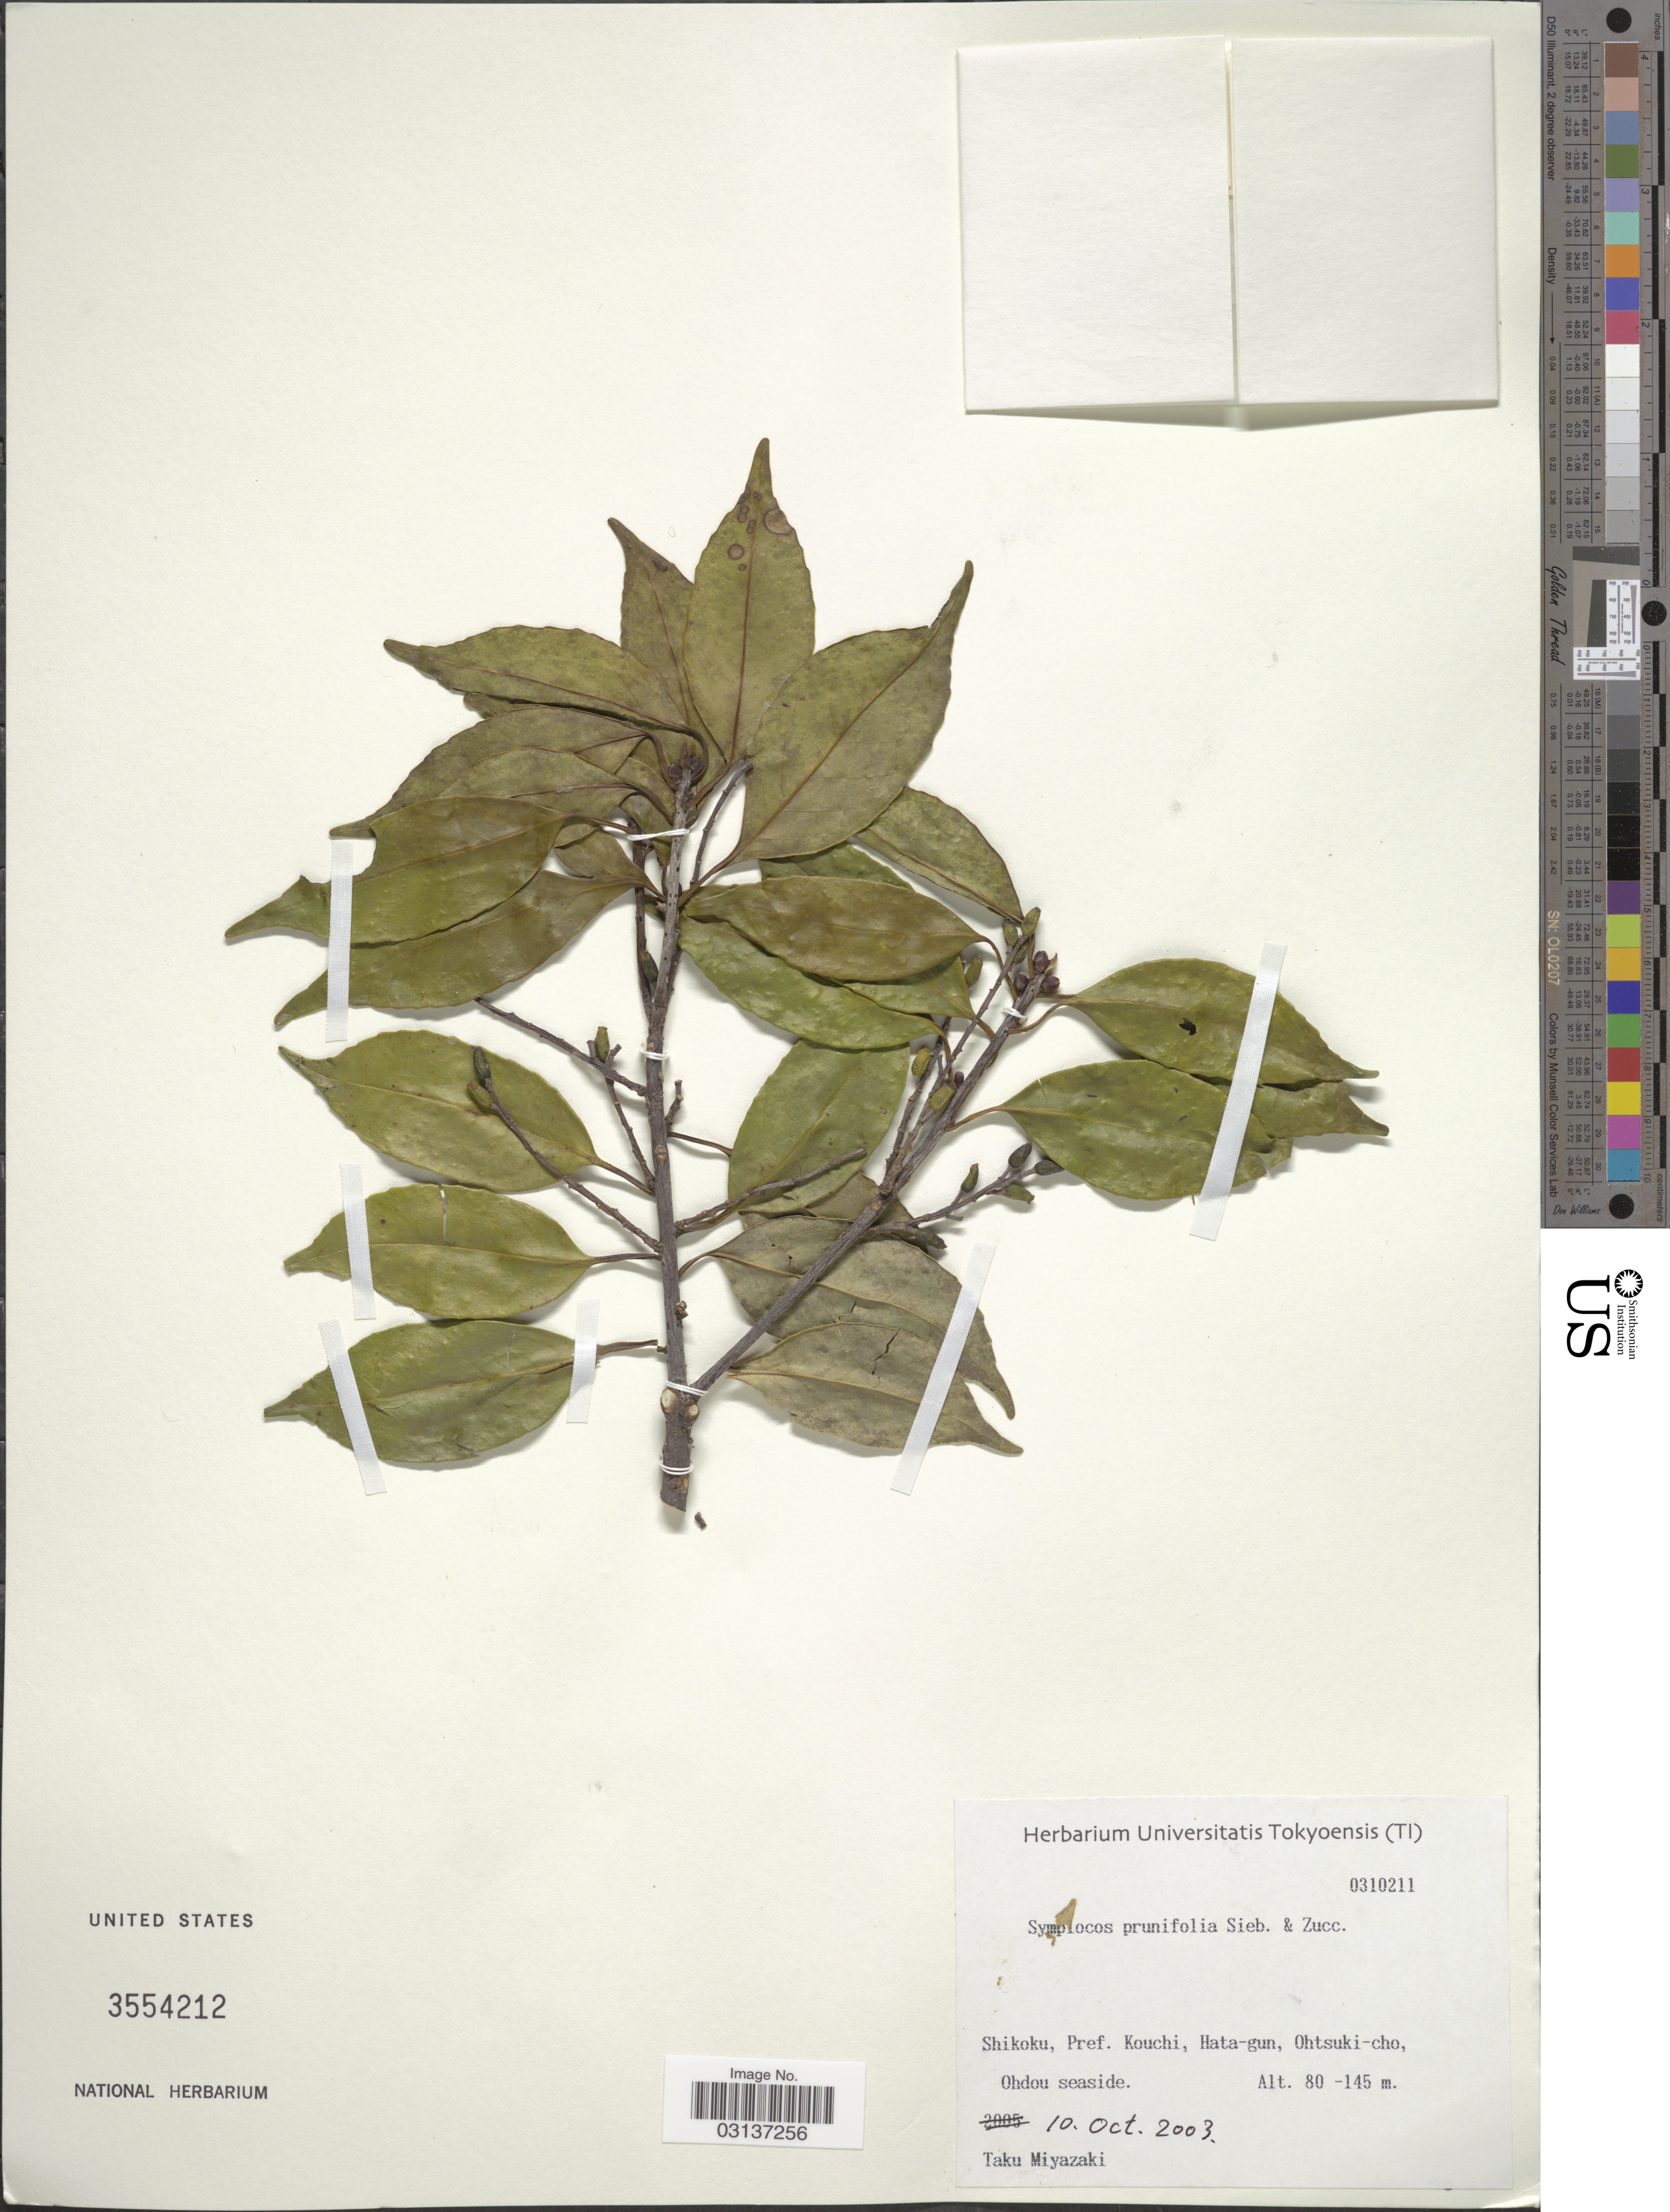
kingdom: Plantae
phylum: Tracheophyta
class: Magnoliopsida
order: Ericales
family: Symplocaceae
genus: Symplocos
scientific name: Symplocos sumuntia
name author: Buch.-Ham. ex D. Don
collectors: T. Miyazaki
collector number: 0310211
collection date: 2003-10-10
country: Japan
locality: Shikoku, Pref. Kouchi, Hata-gun, Ohtsuki-cho, Ohdou seaside.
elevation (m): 80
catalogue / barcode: US 3554212